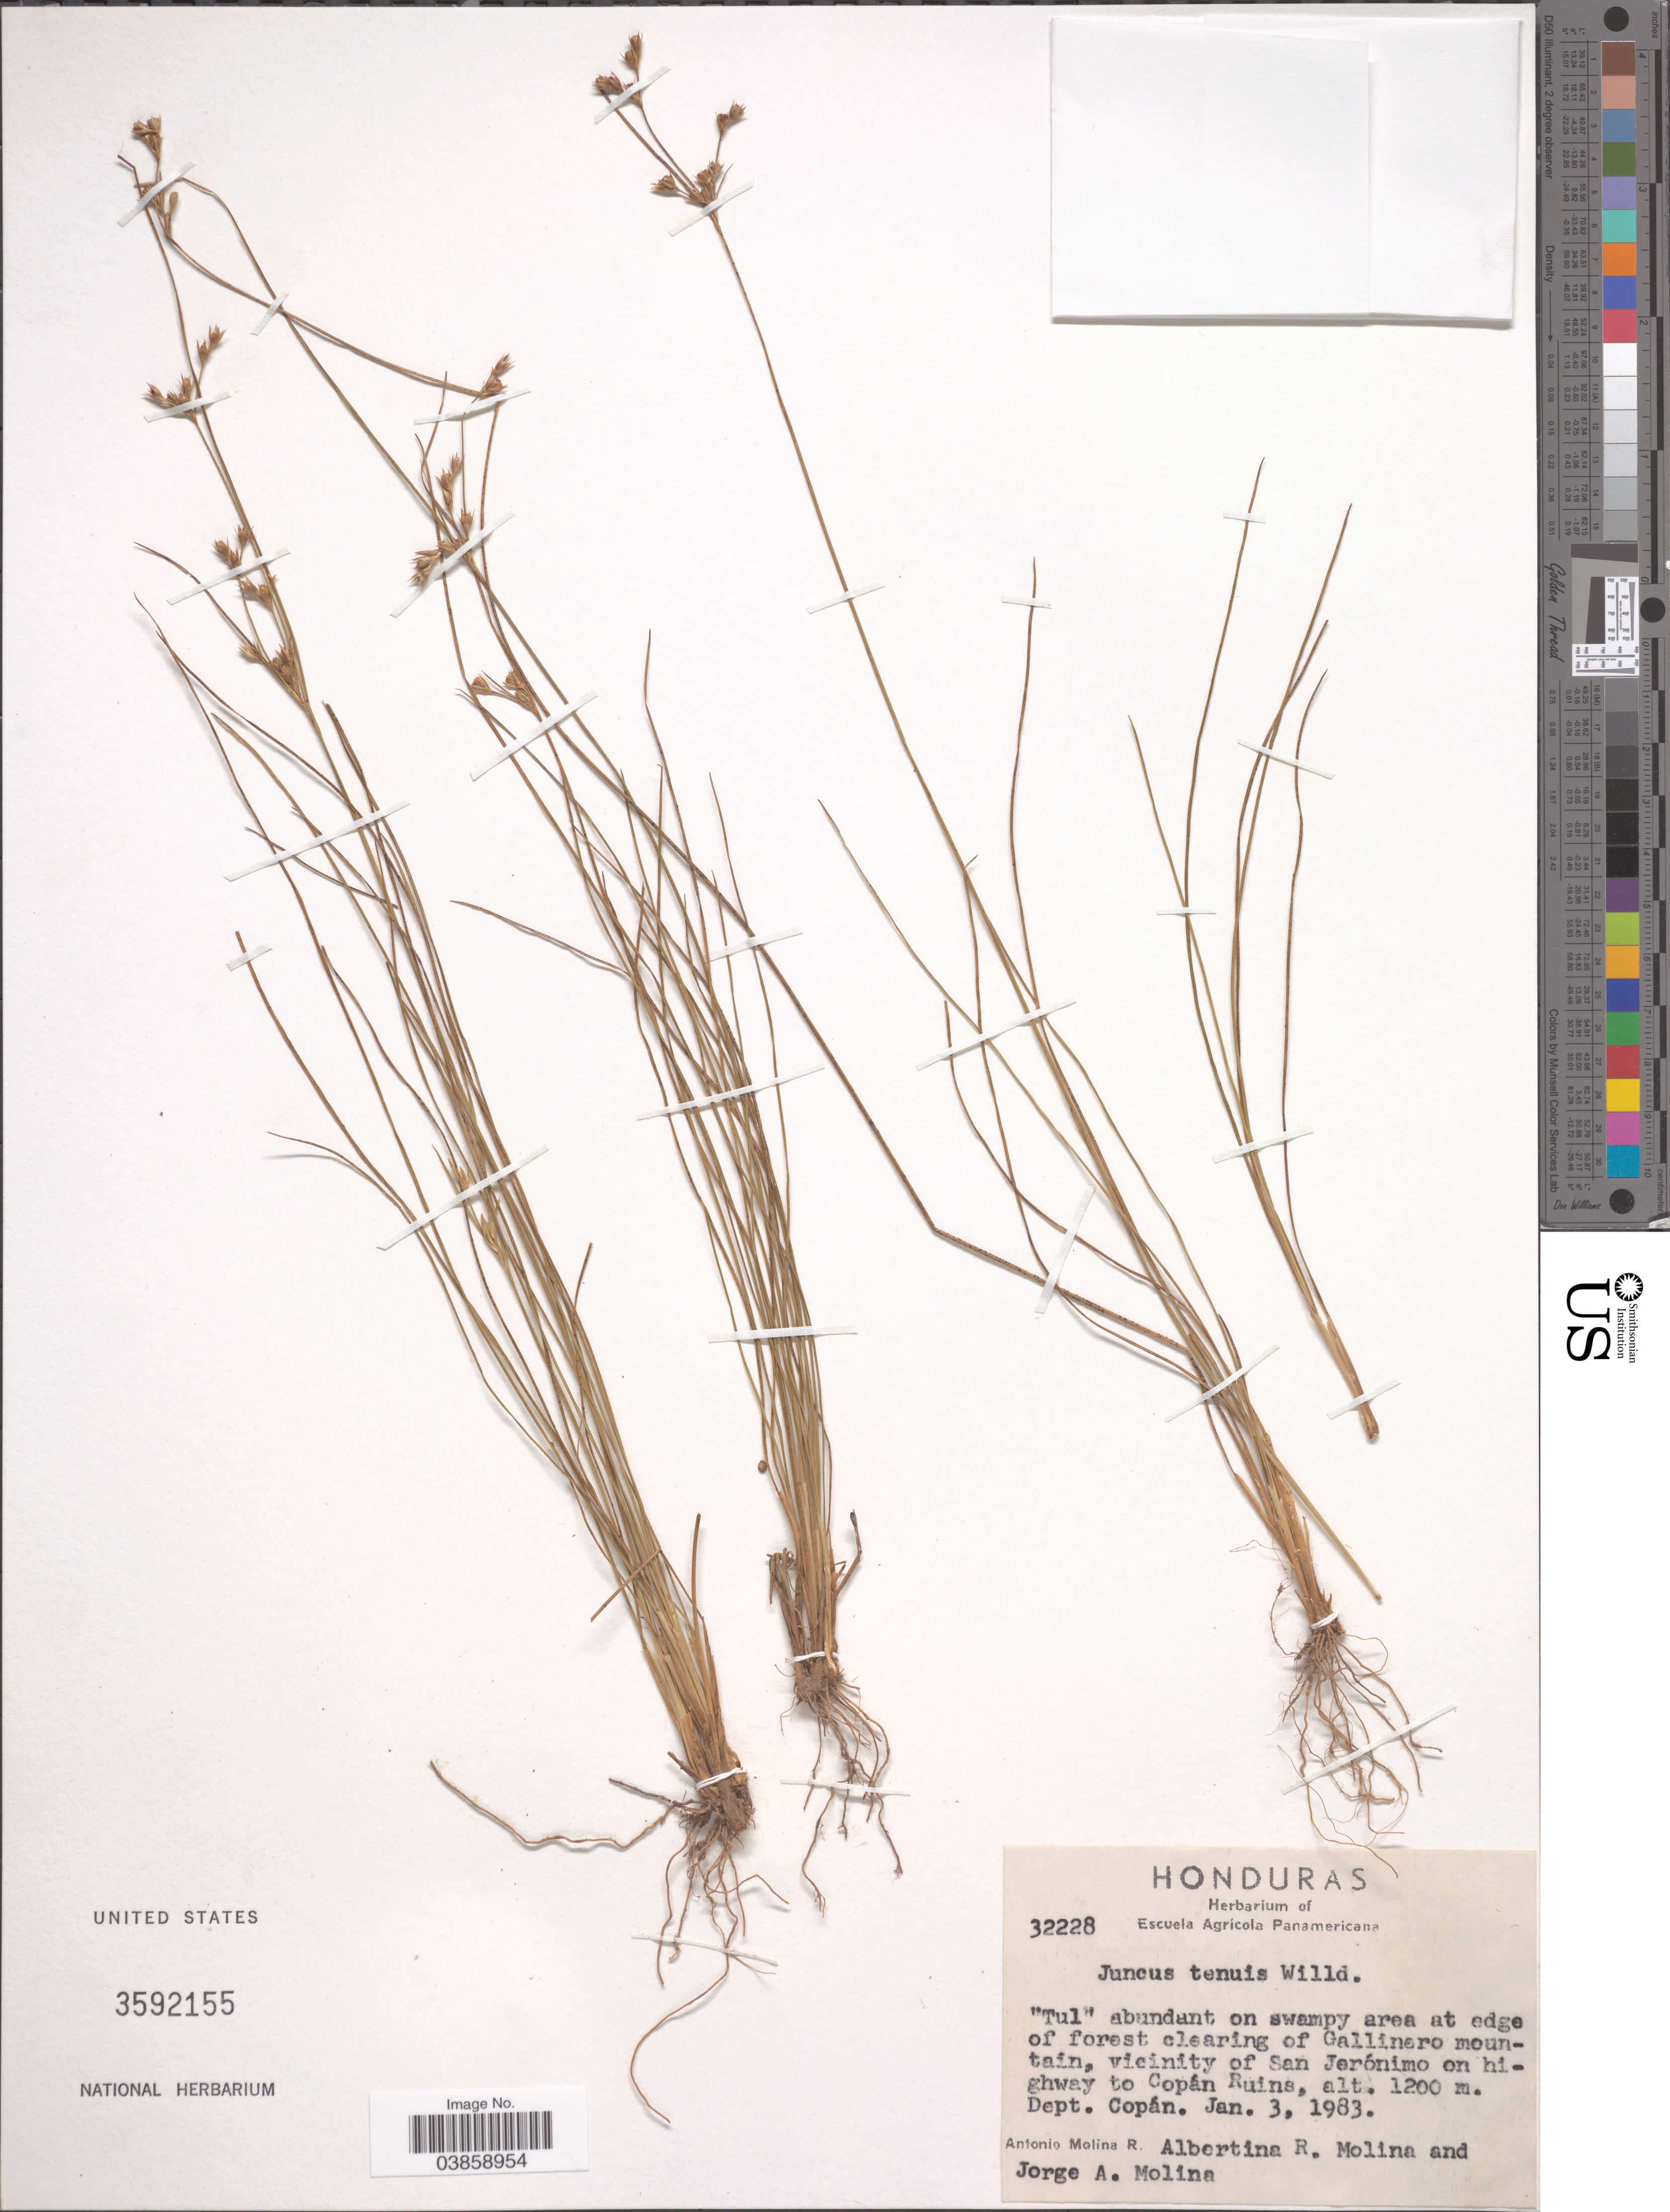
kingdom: Plantae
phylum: Tracheophyta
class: Liliopsida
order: Poales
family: Juncaceae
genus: Juncus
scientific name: Juncus tenuis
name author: Willd.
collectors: A. Molina R., A. R. Molina & J. A. Molina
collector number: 32228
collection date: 1983-01-03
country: Honduras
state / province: Copan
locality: At edge of forest clearing of Gallinero mountain, vicinity of San Jerónimo on highway to Copán Ruins, Dept. Copán.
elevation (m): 1200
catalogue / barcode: US 3592155